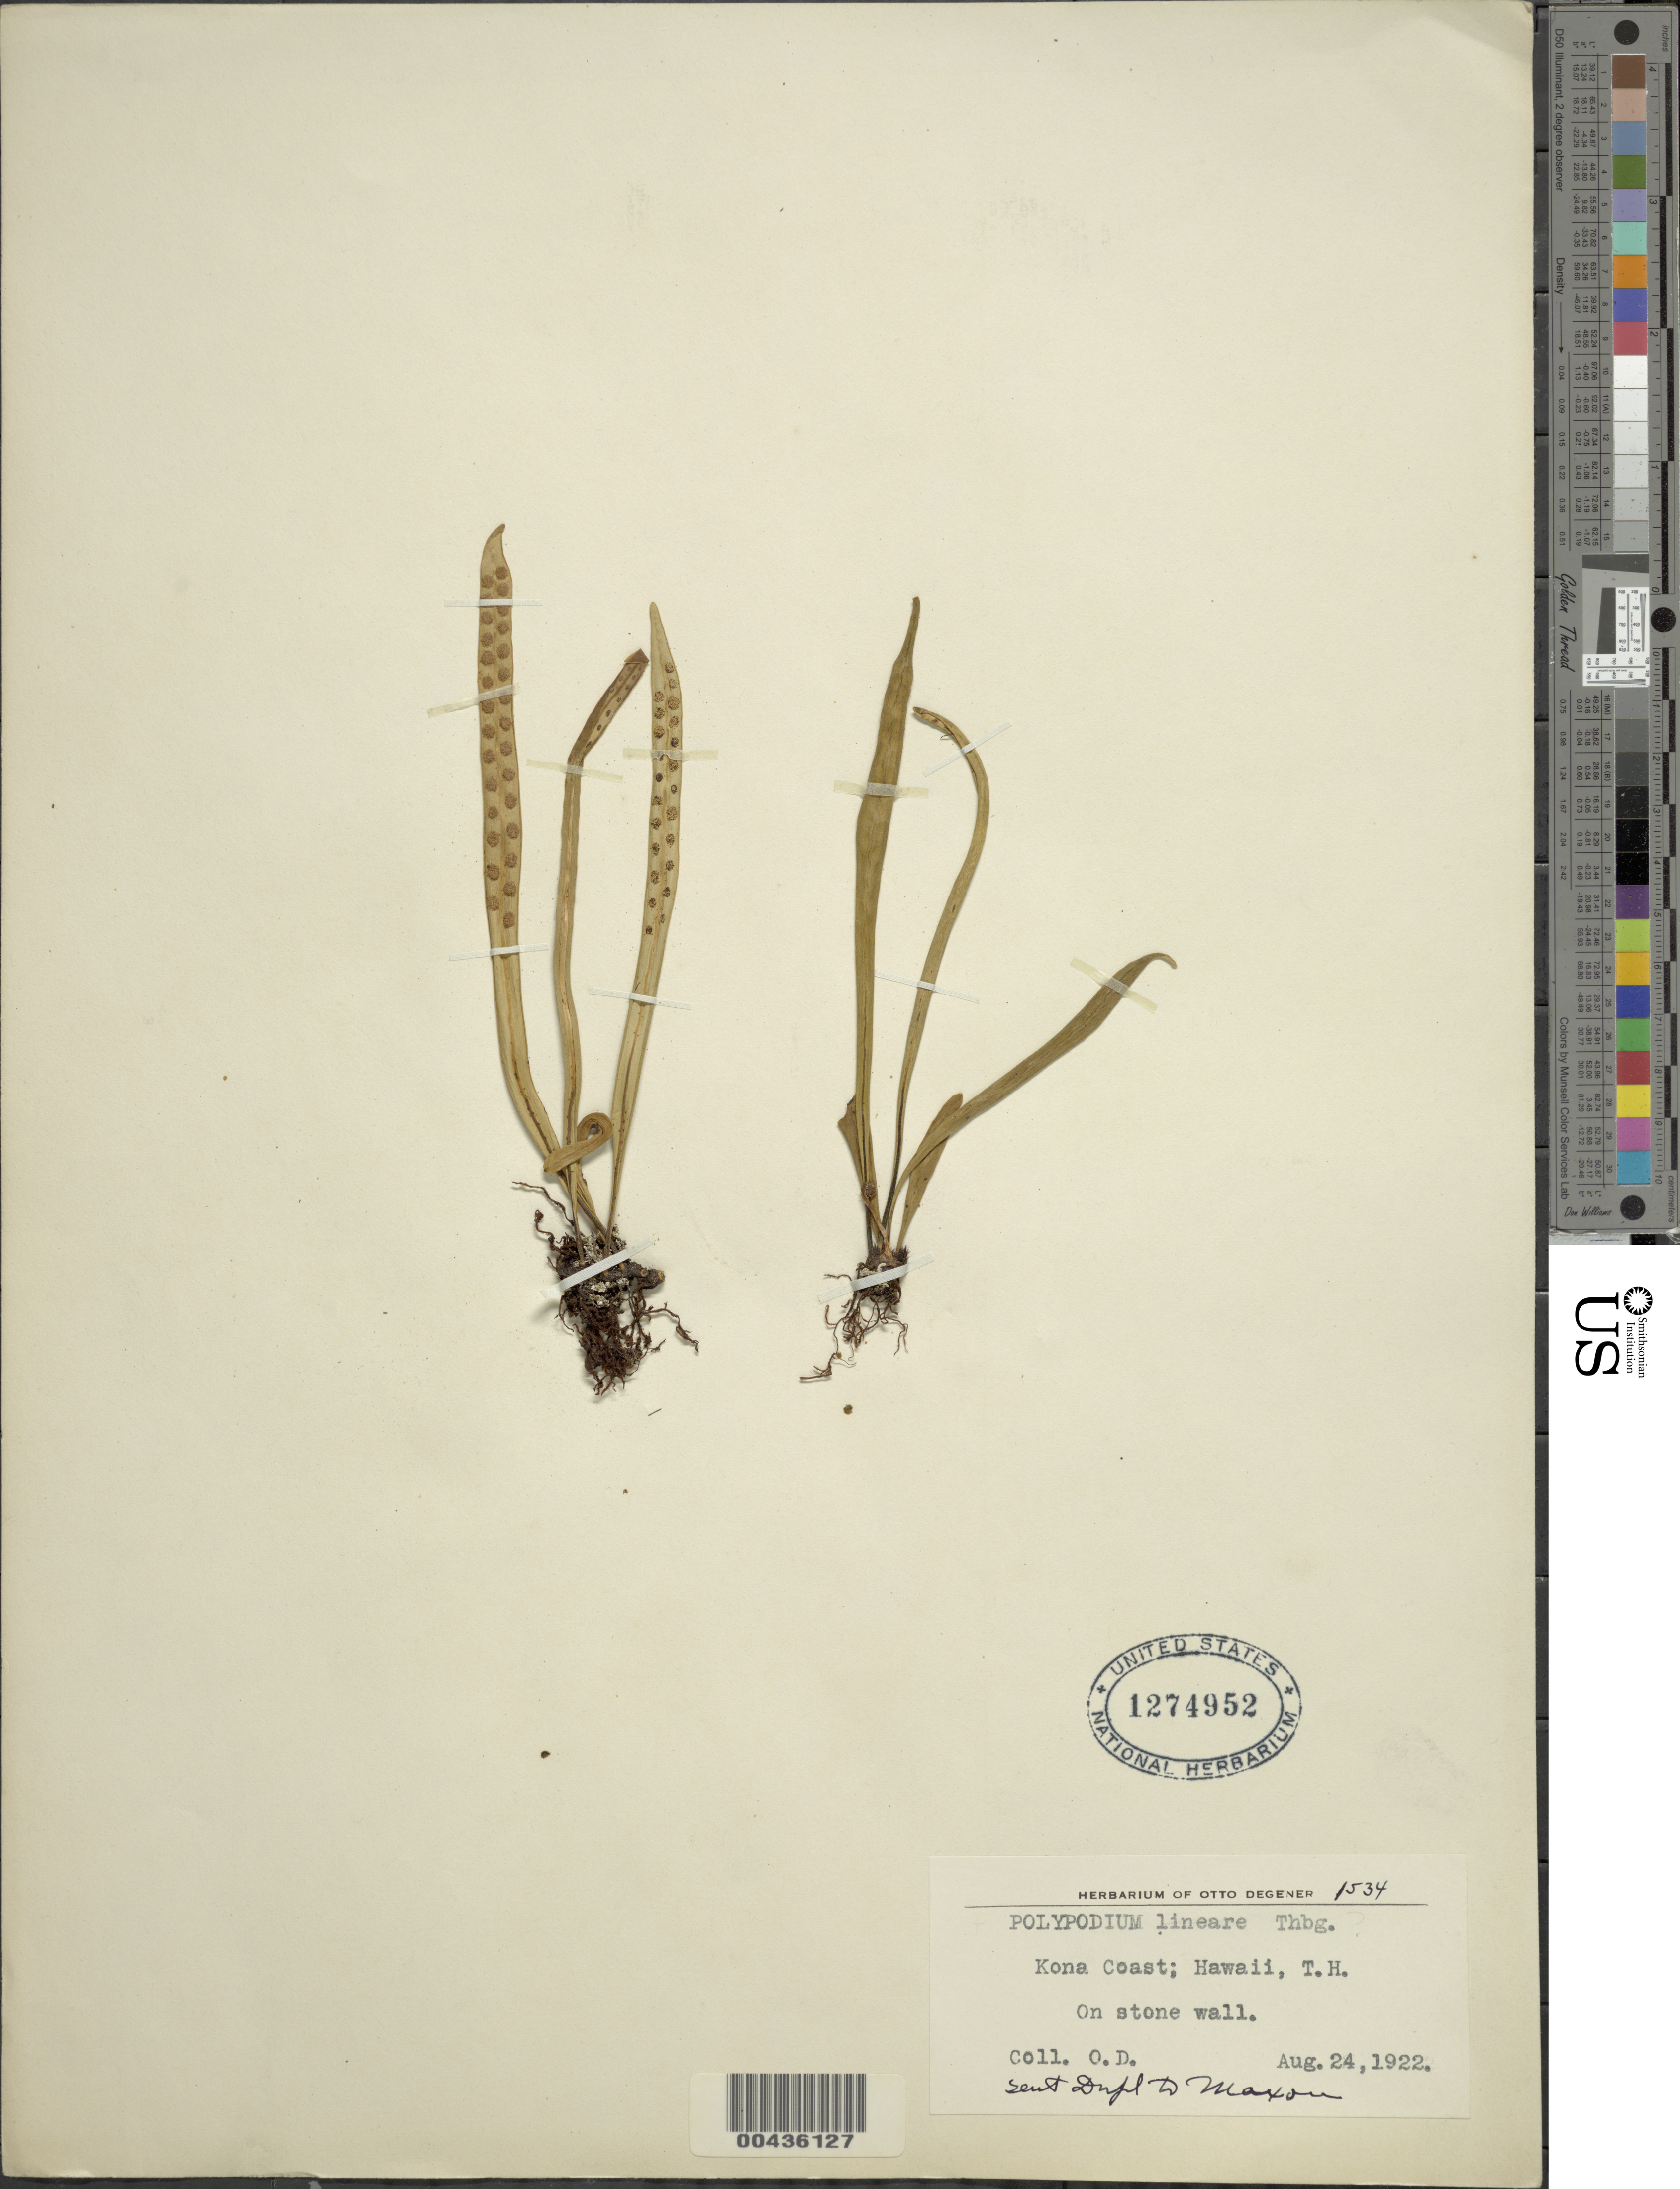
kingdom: Plantae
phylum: Tracheophyta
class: Polypodiopsida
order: Polypodiales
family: Polypodiaceae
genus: Lepisorus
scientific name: Lepisorus thunbergianus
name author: (Kaulf.) Ching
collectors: O. Degener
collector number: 1534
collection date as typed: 24 Aug 1922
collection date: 1922-08-24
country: United States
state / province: Hawaii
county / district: Hawaii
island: Hawaii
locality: Kona Coast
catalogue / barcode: US 1274952